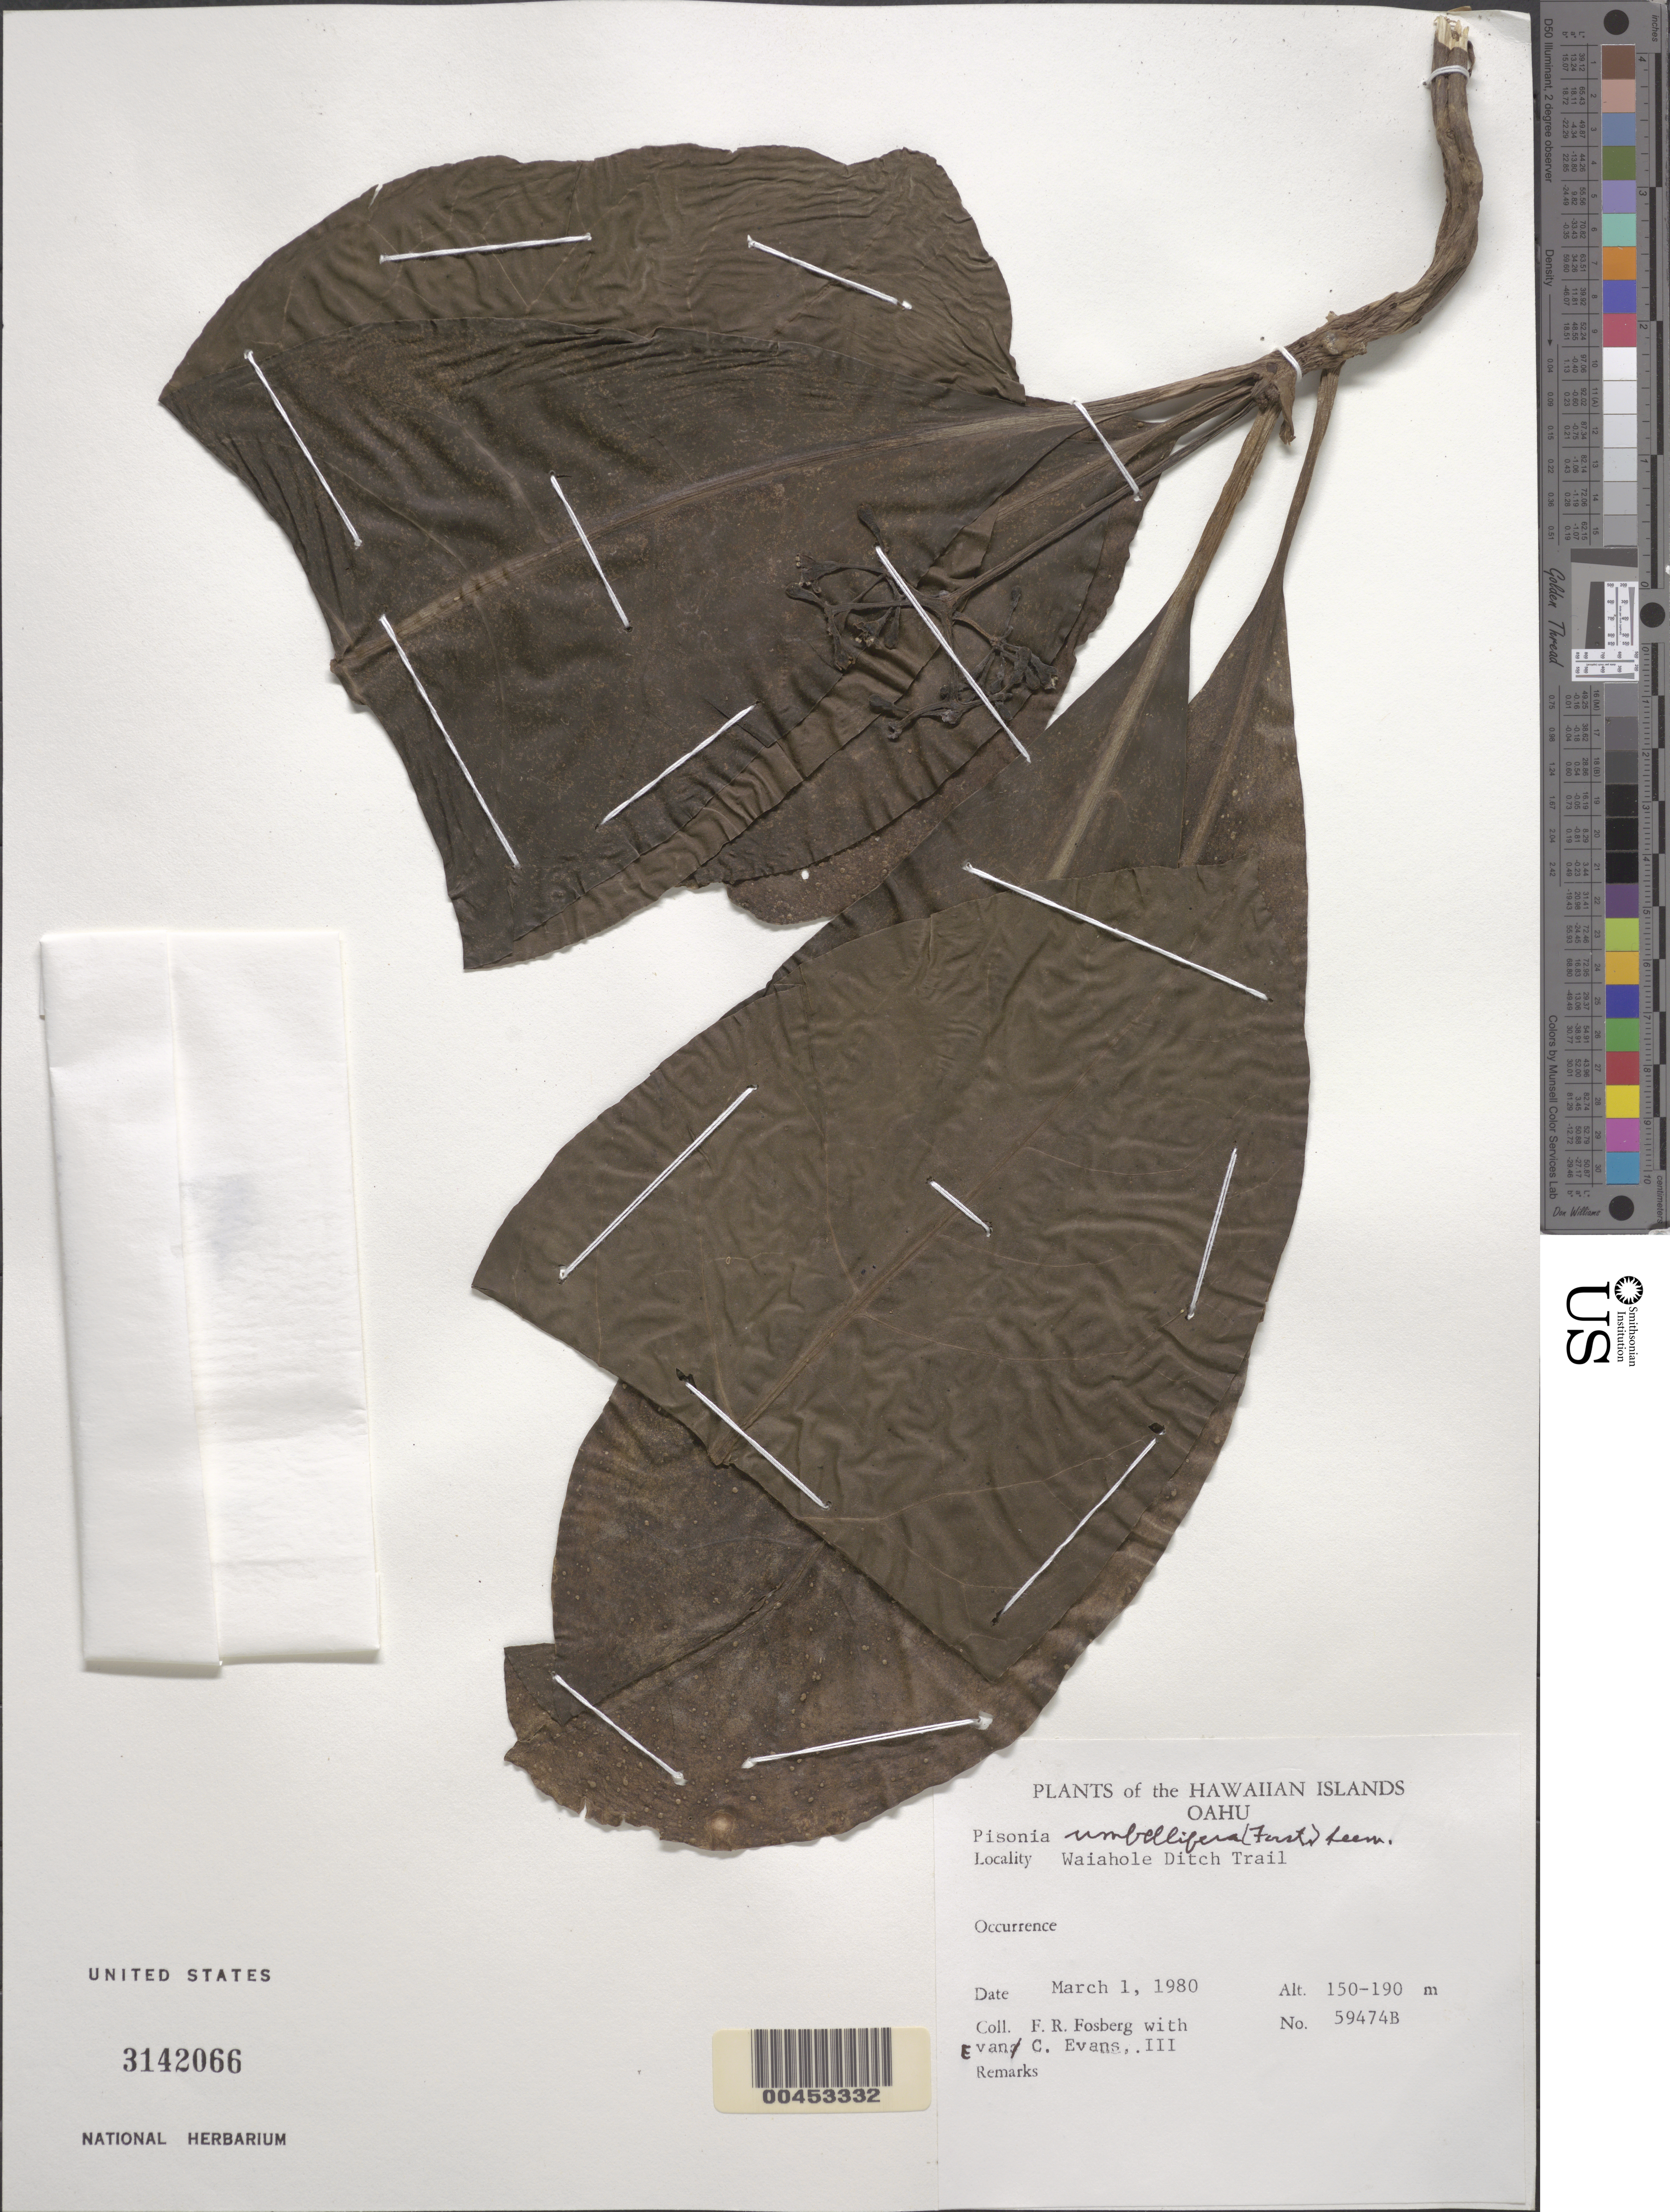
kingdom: Plantae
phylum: Tracheophyta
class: Magnoliopsida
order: Caryophyllales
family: Nyctaginaceae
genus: Ceodes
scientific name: Ceodes umbellifera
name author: J.R. Forst. & G. Forst.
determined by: Wagner, W. L., (BOT), Smithsonian Institution - National Museum of Natural History (UNITED STATES)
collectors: F. R. Fosberg & E. C. Evans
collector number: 59474B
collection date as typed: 1 Mar 1980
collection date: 1980-03-01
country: United States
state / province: Hawaii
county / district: Honolulu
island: Oahu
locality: Waiahole Ditch Trail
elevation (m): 150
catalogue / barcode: US 3142066